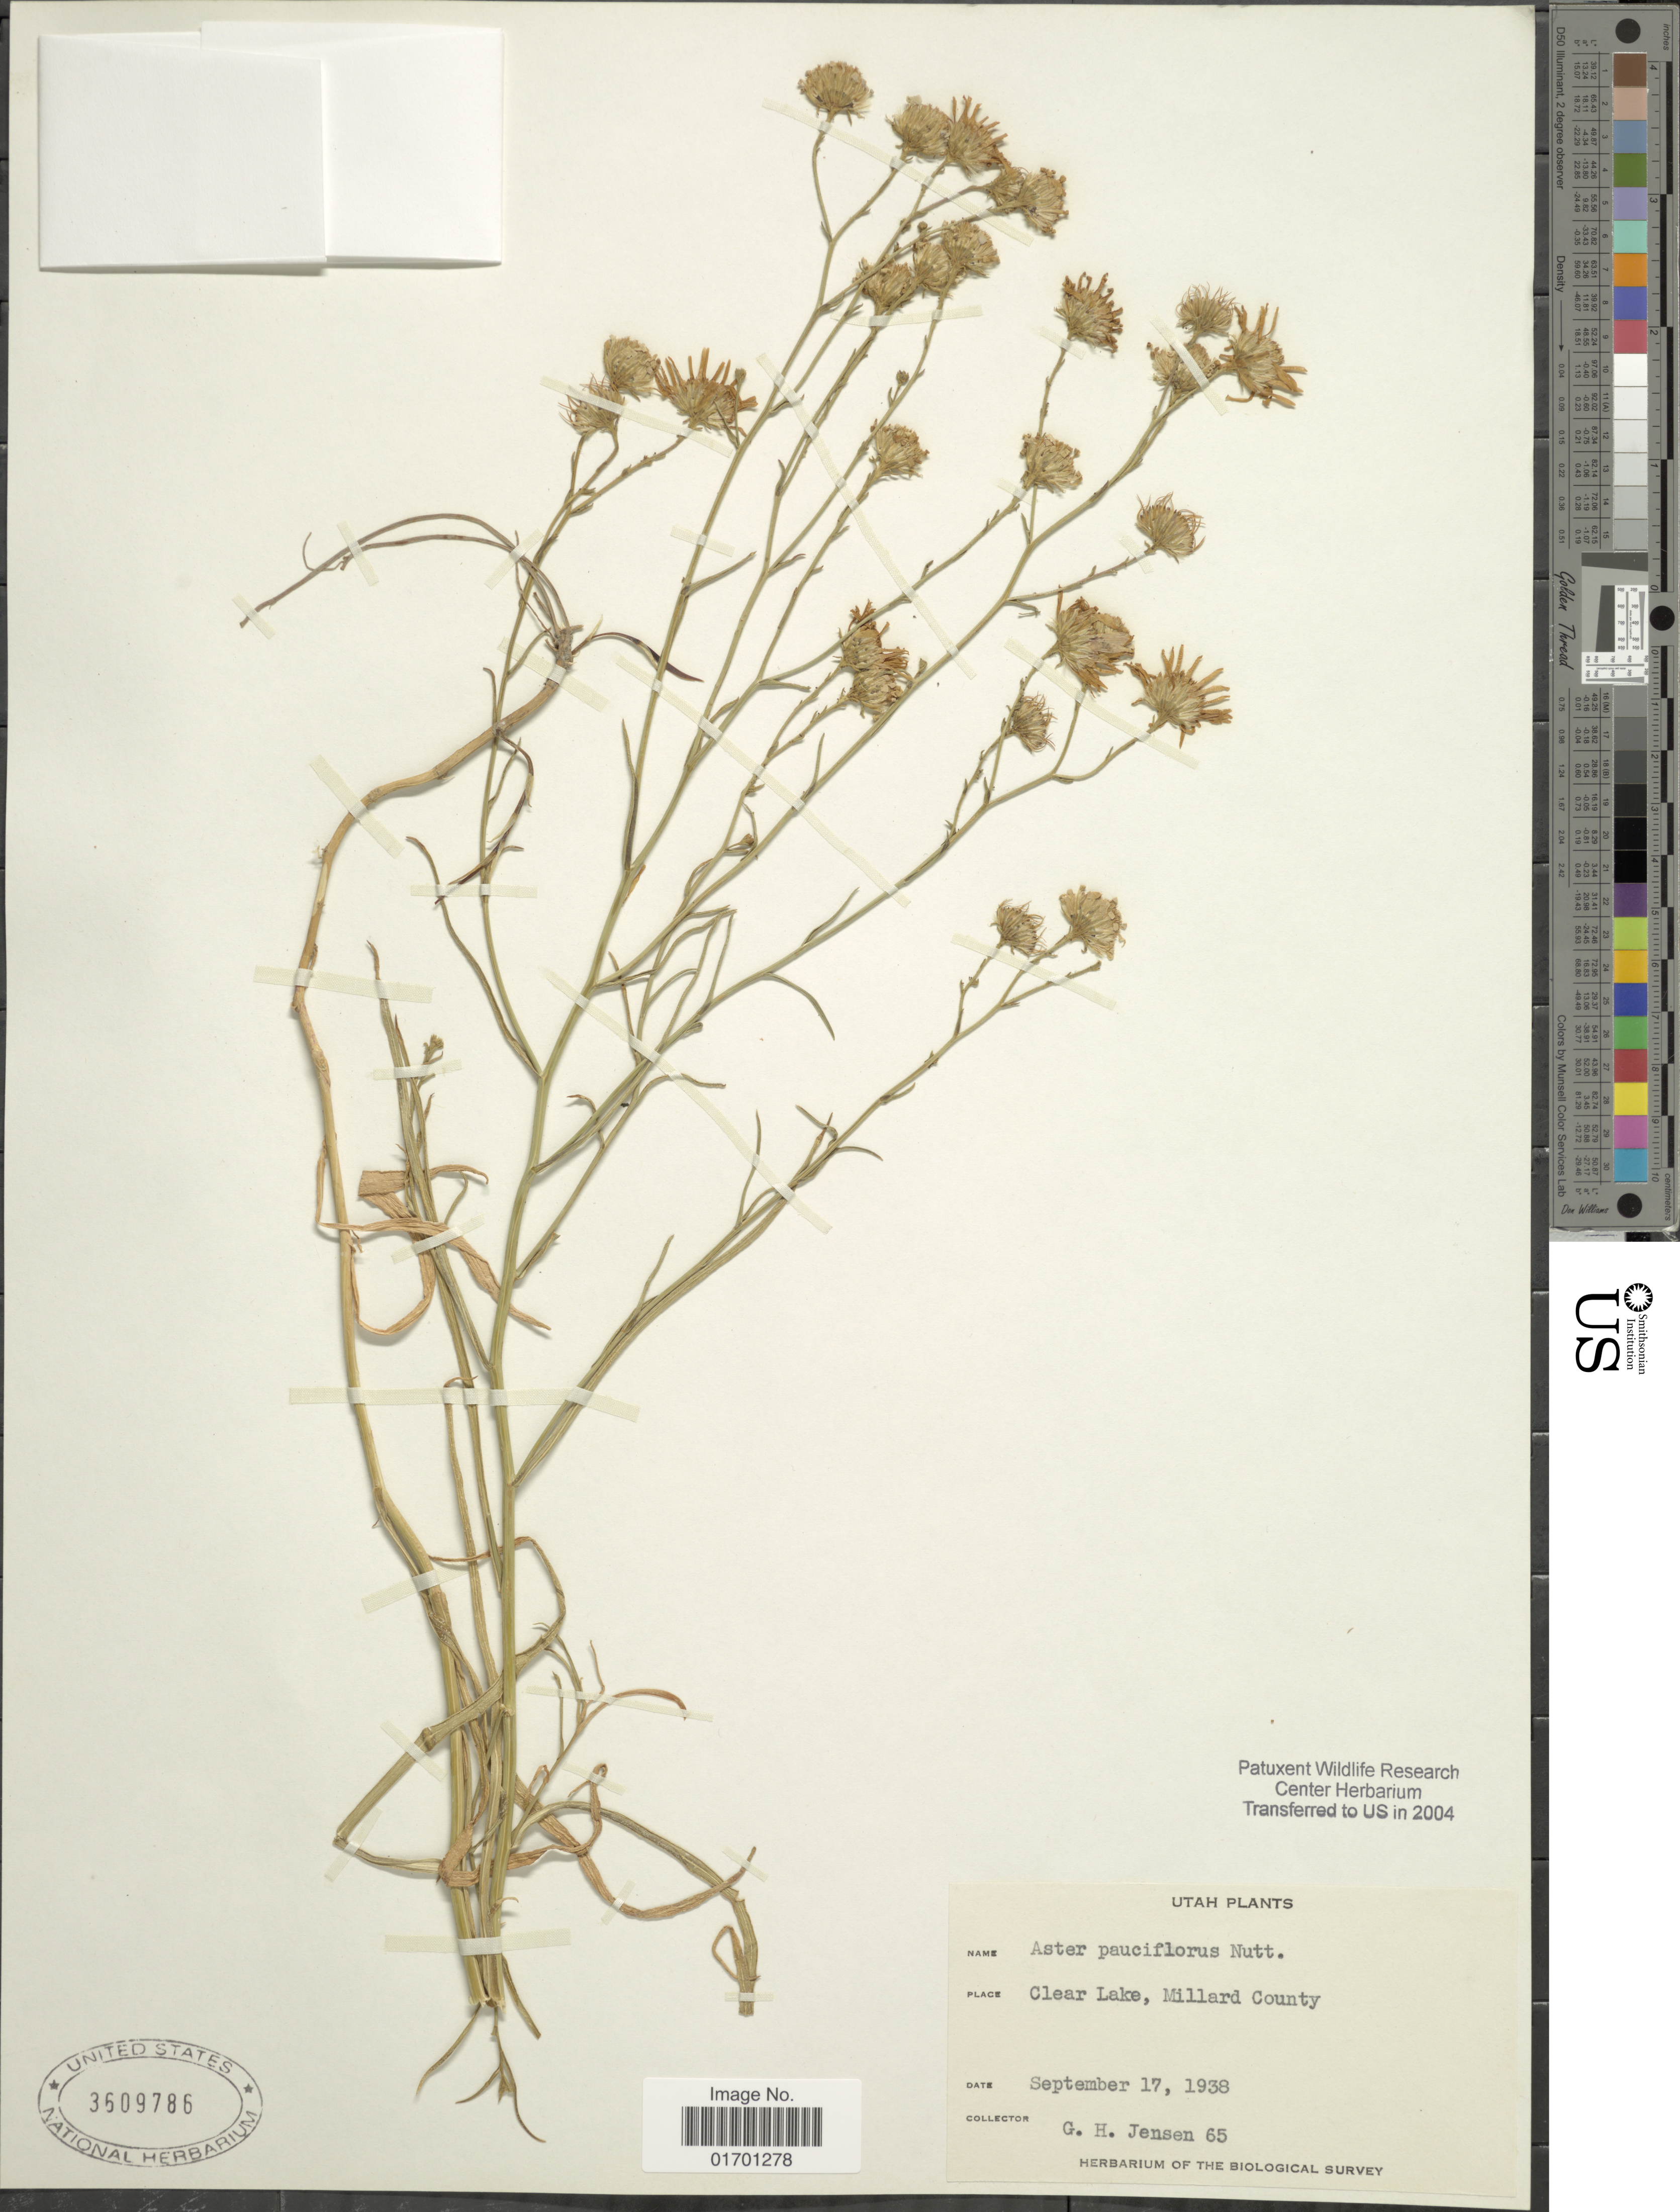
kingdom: Plantae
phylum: Tracheophyta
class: Magnoliopsida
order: Asterales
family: Asteraceae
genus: Symphyotrichum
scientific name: Symphyotrichum oblongifolium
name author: (Nutt.) G.L. Nesom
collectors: G. H. Jensen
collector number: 65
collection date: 1938-09-17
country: United States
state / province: Utah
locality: Clear Lake, Millards County.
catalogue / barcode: US 3609786